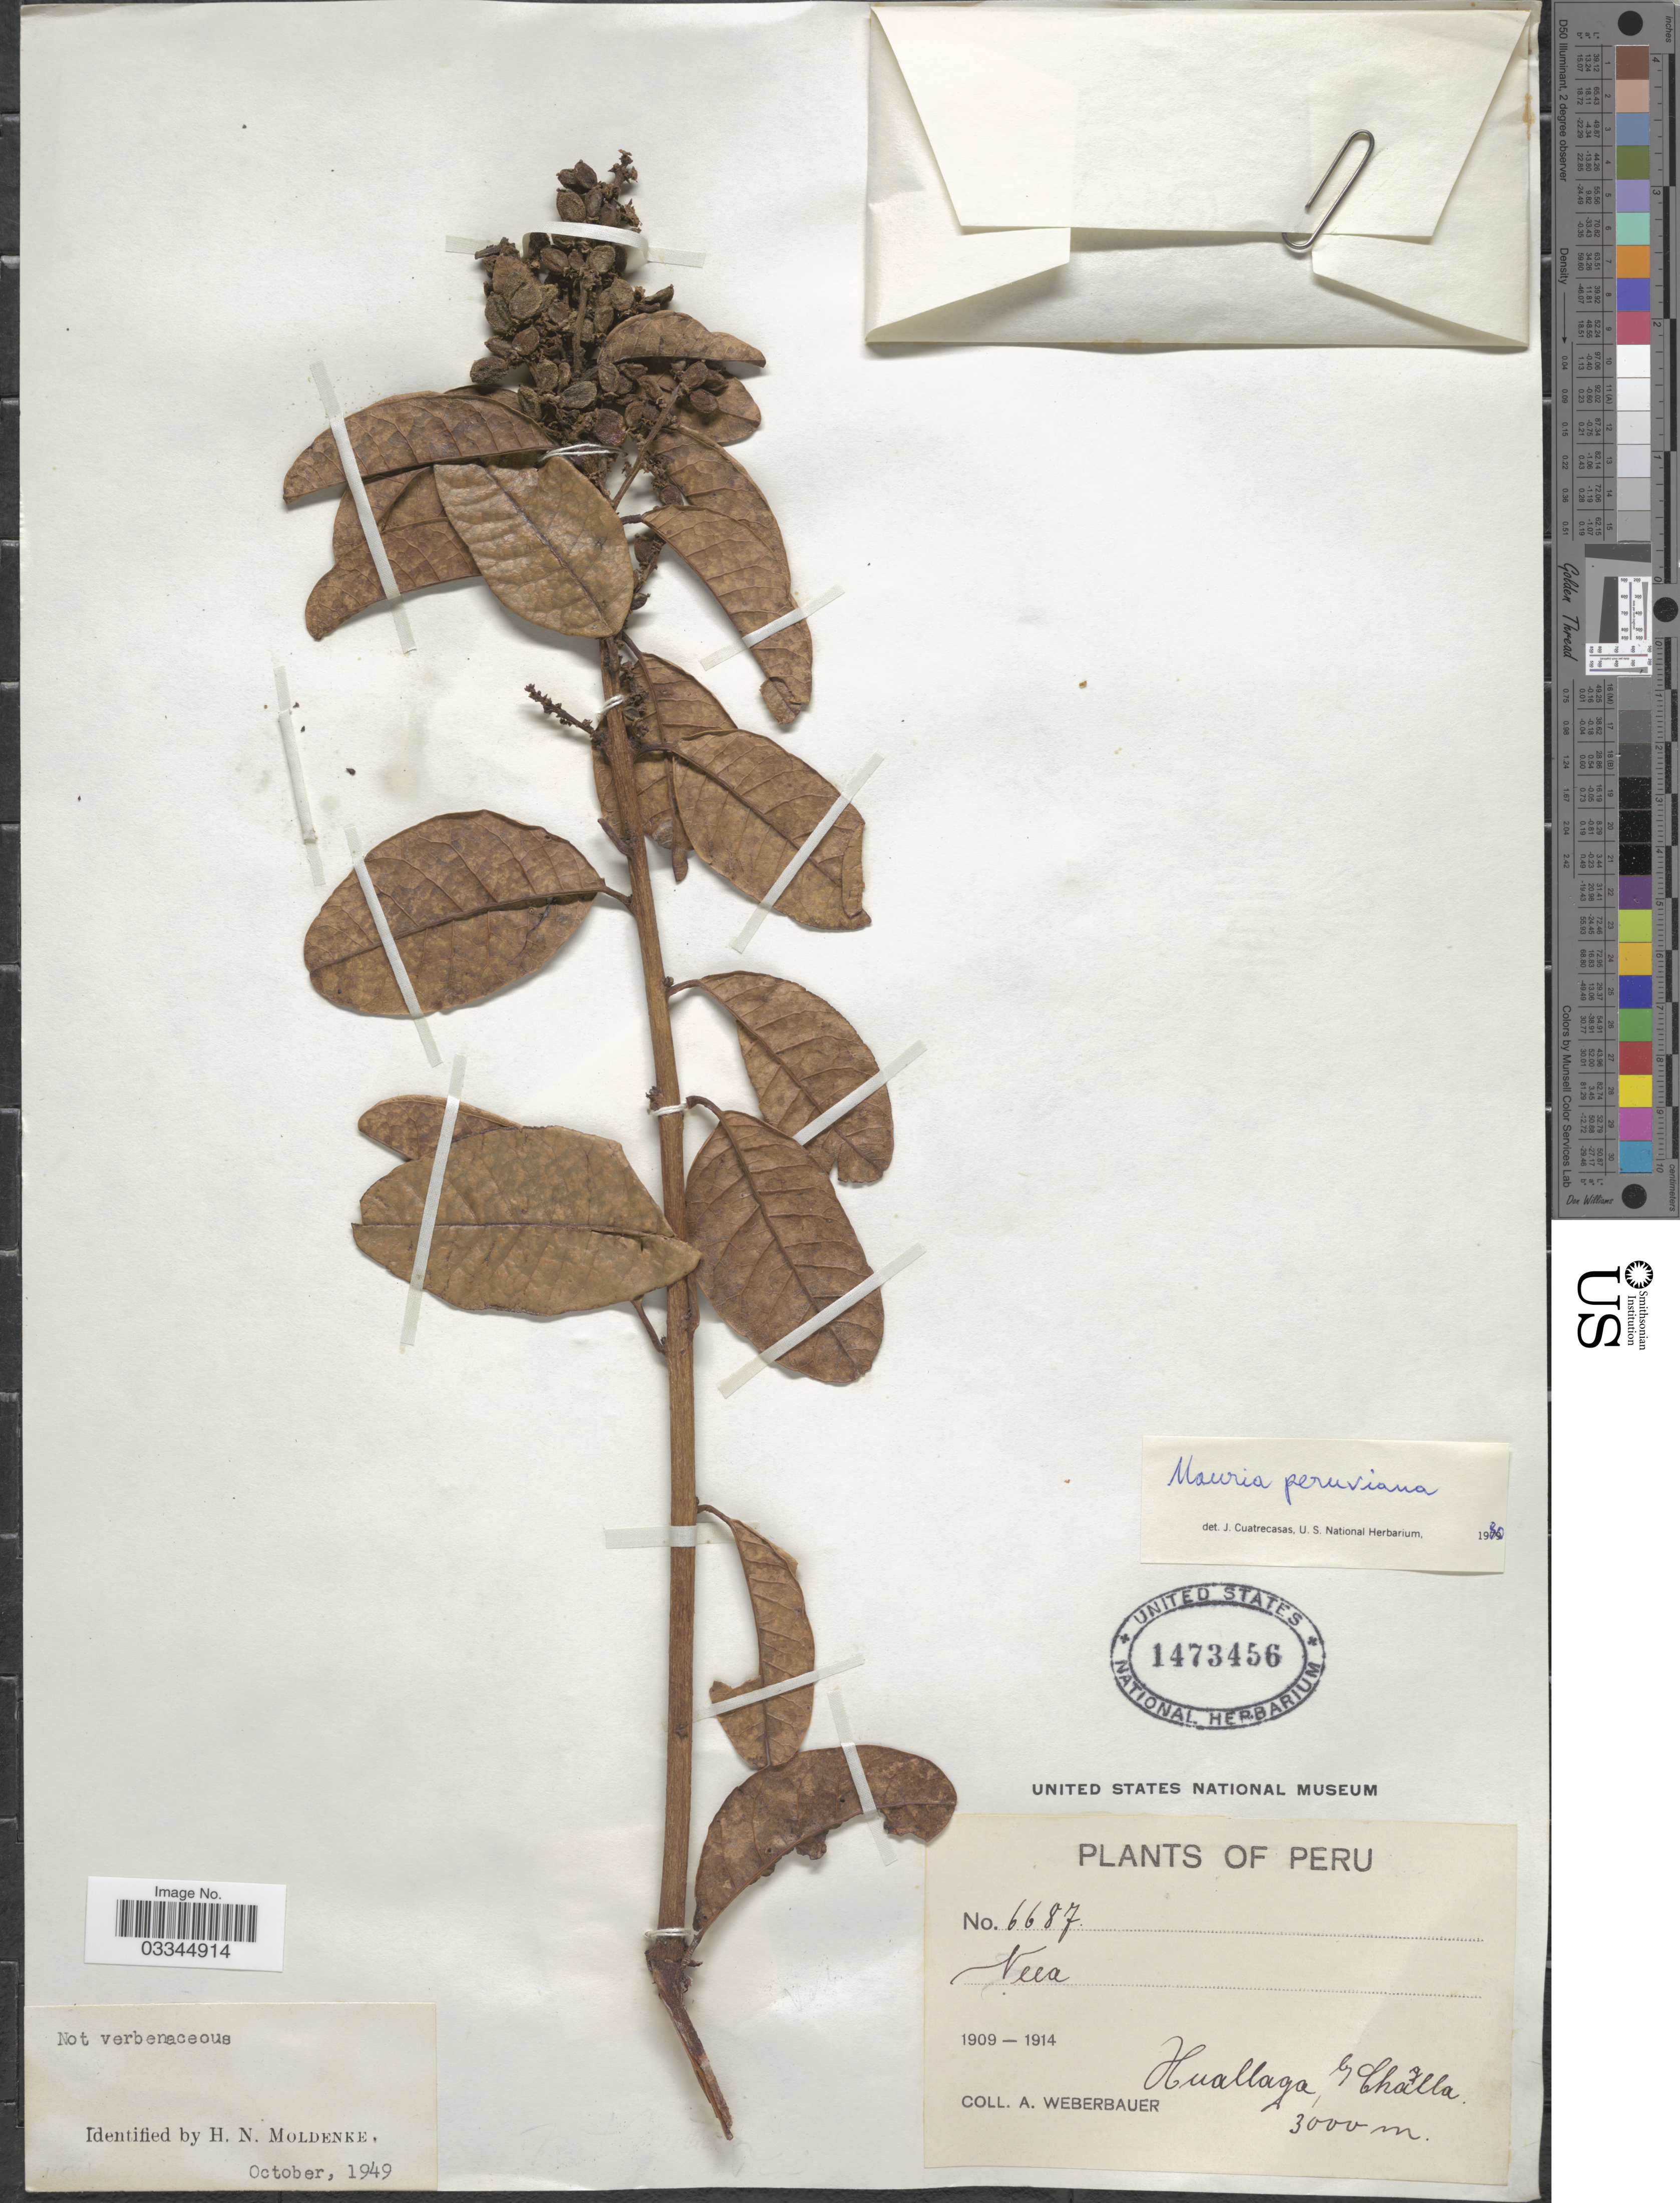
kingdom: Plantae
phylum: Tracheophyta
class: Magnoliopsida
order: Sapindales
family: Anacardiaceae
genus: Mauria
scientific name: Mauria peruviana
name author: Cuatrec.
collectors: A. Weberbauer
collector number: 6687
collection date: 1909/1914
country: Peru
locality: Huallaga, by Chaglla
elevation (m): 3000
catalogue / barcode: US 1473456